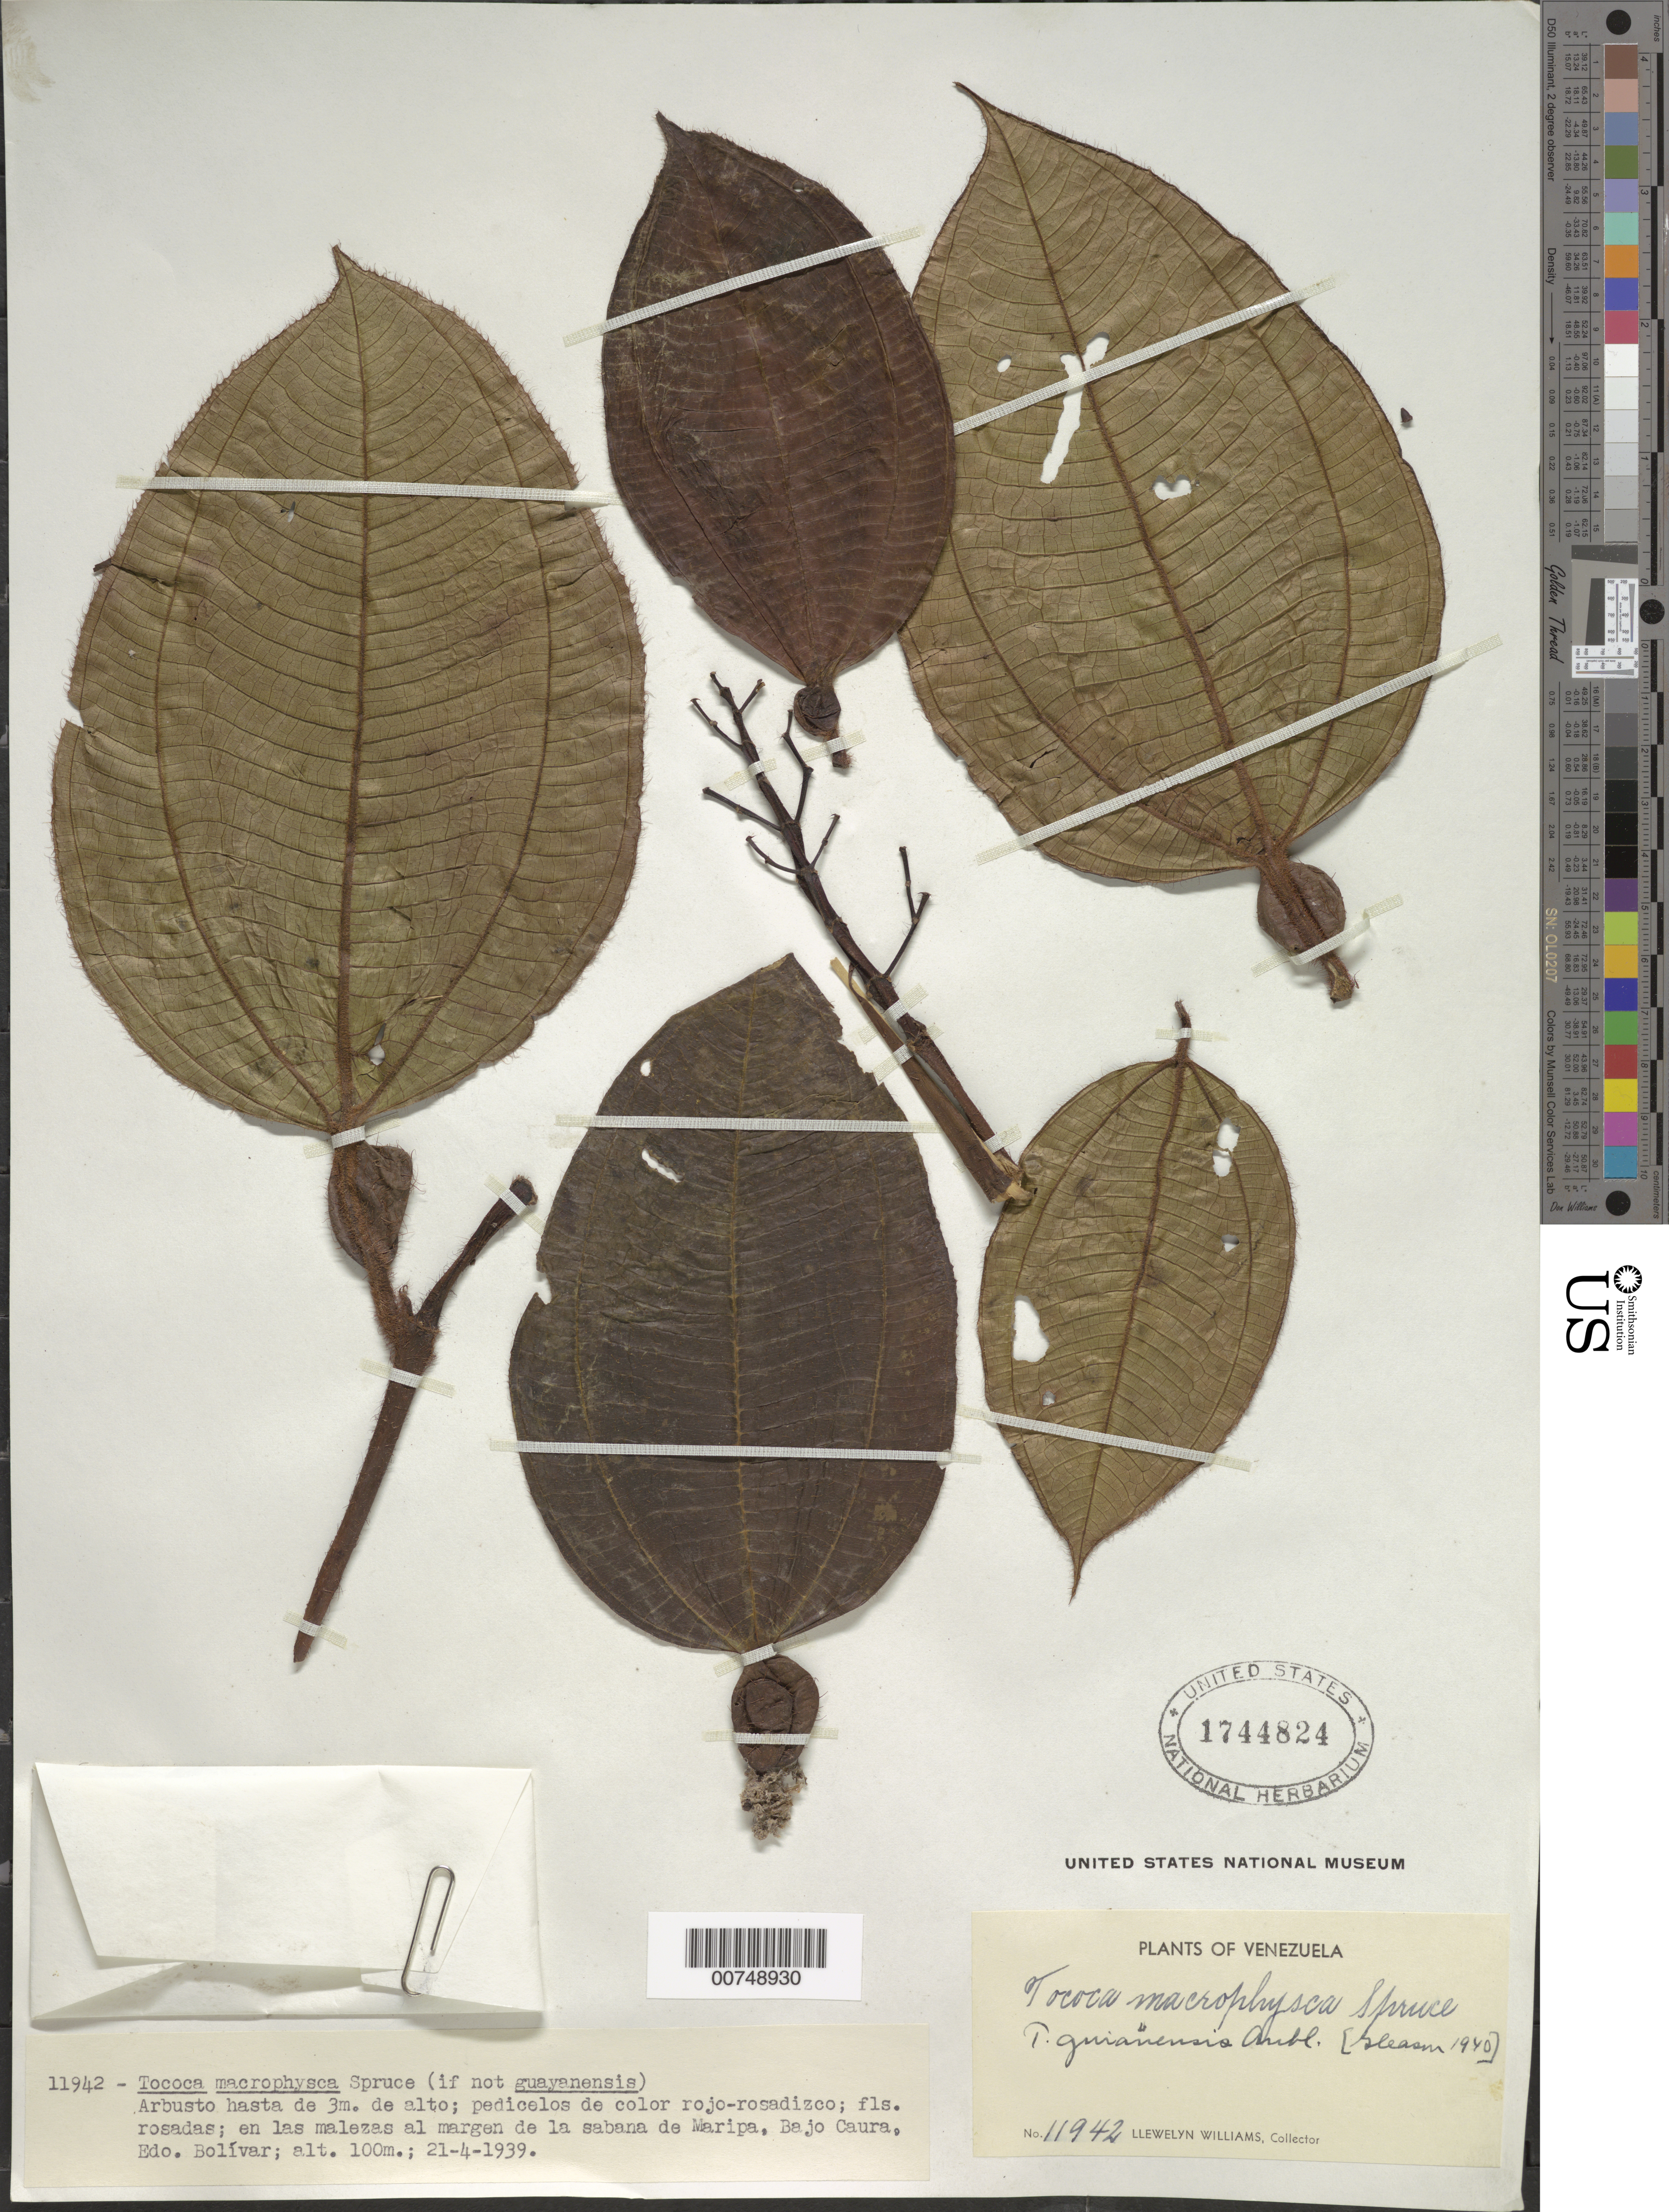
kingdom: Plantae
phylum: Tracheophyta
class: Magnoliopsida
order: Myrtales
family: Melastomataceae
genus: Tococa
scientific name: Tococa guianensis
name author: Aubl.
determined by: Gleason, H. A.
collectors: Ll. Williams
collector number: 11942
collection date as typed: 21-Apr-39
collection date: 1939-04-21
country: Venezuela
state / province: Bolívar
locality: Maripa, Bajo Caura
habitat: Mazelas al margen de la sabana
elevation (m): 100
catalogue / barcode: US 1744824